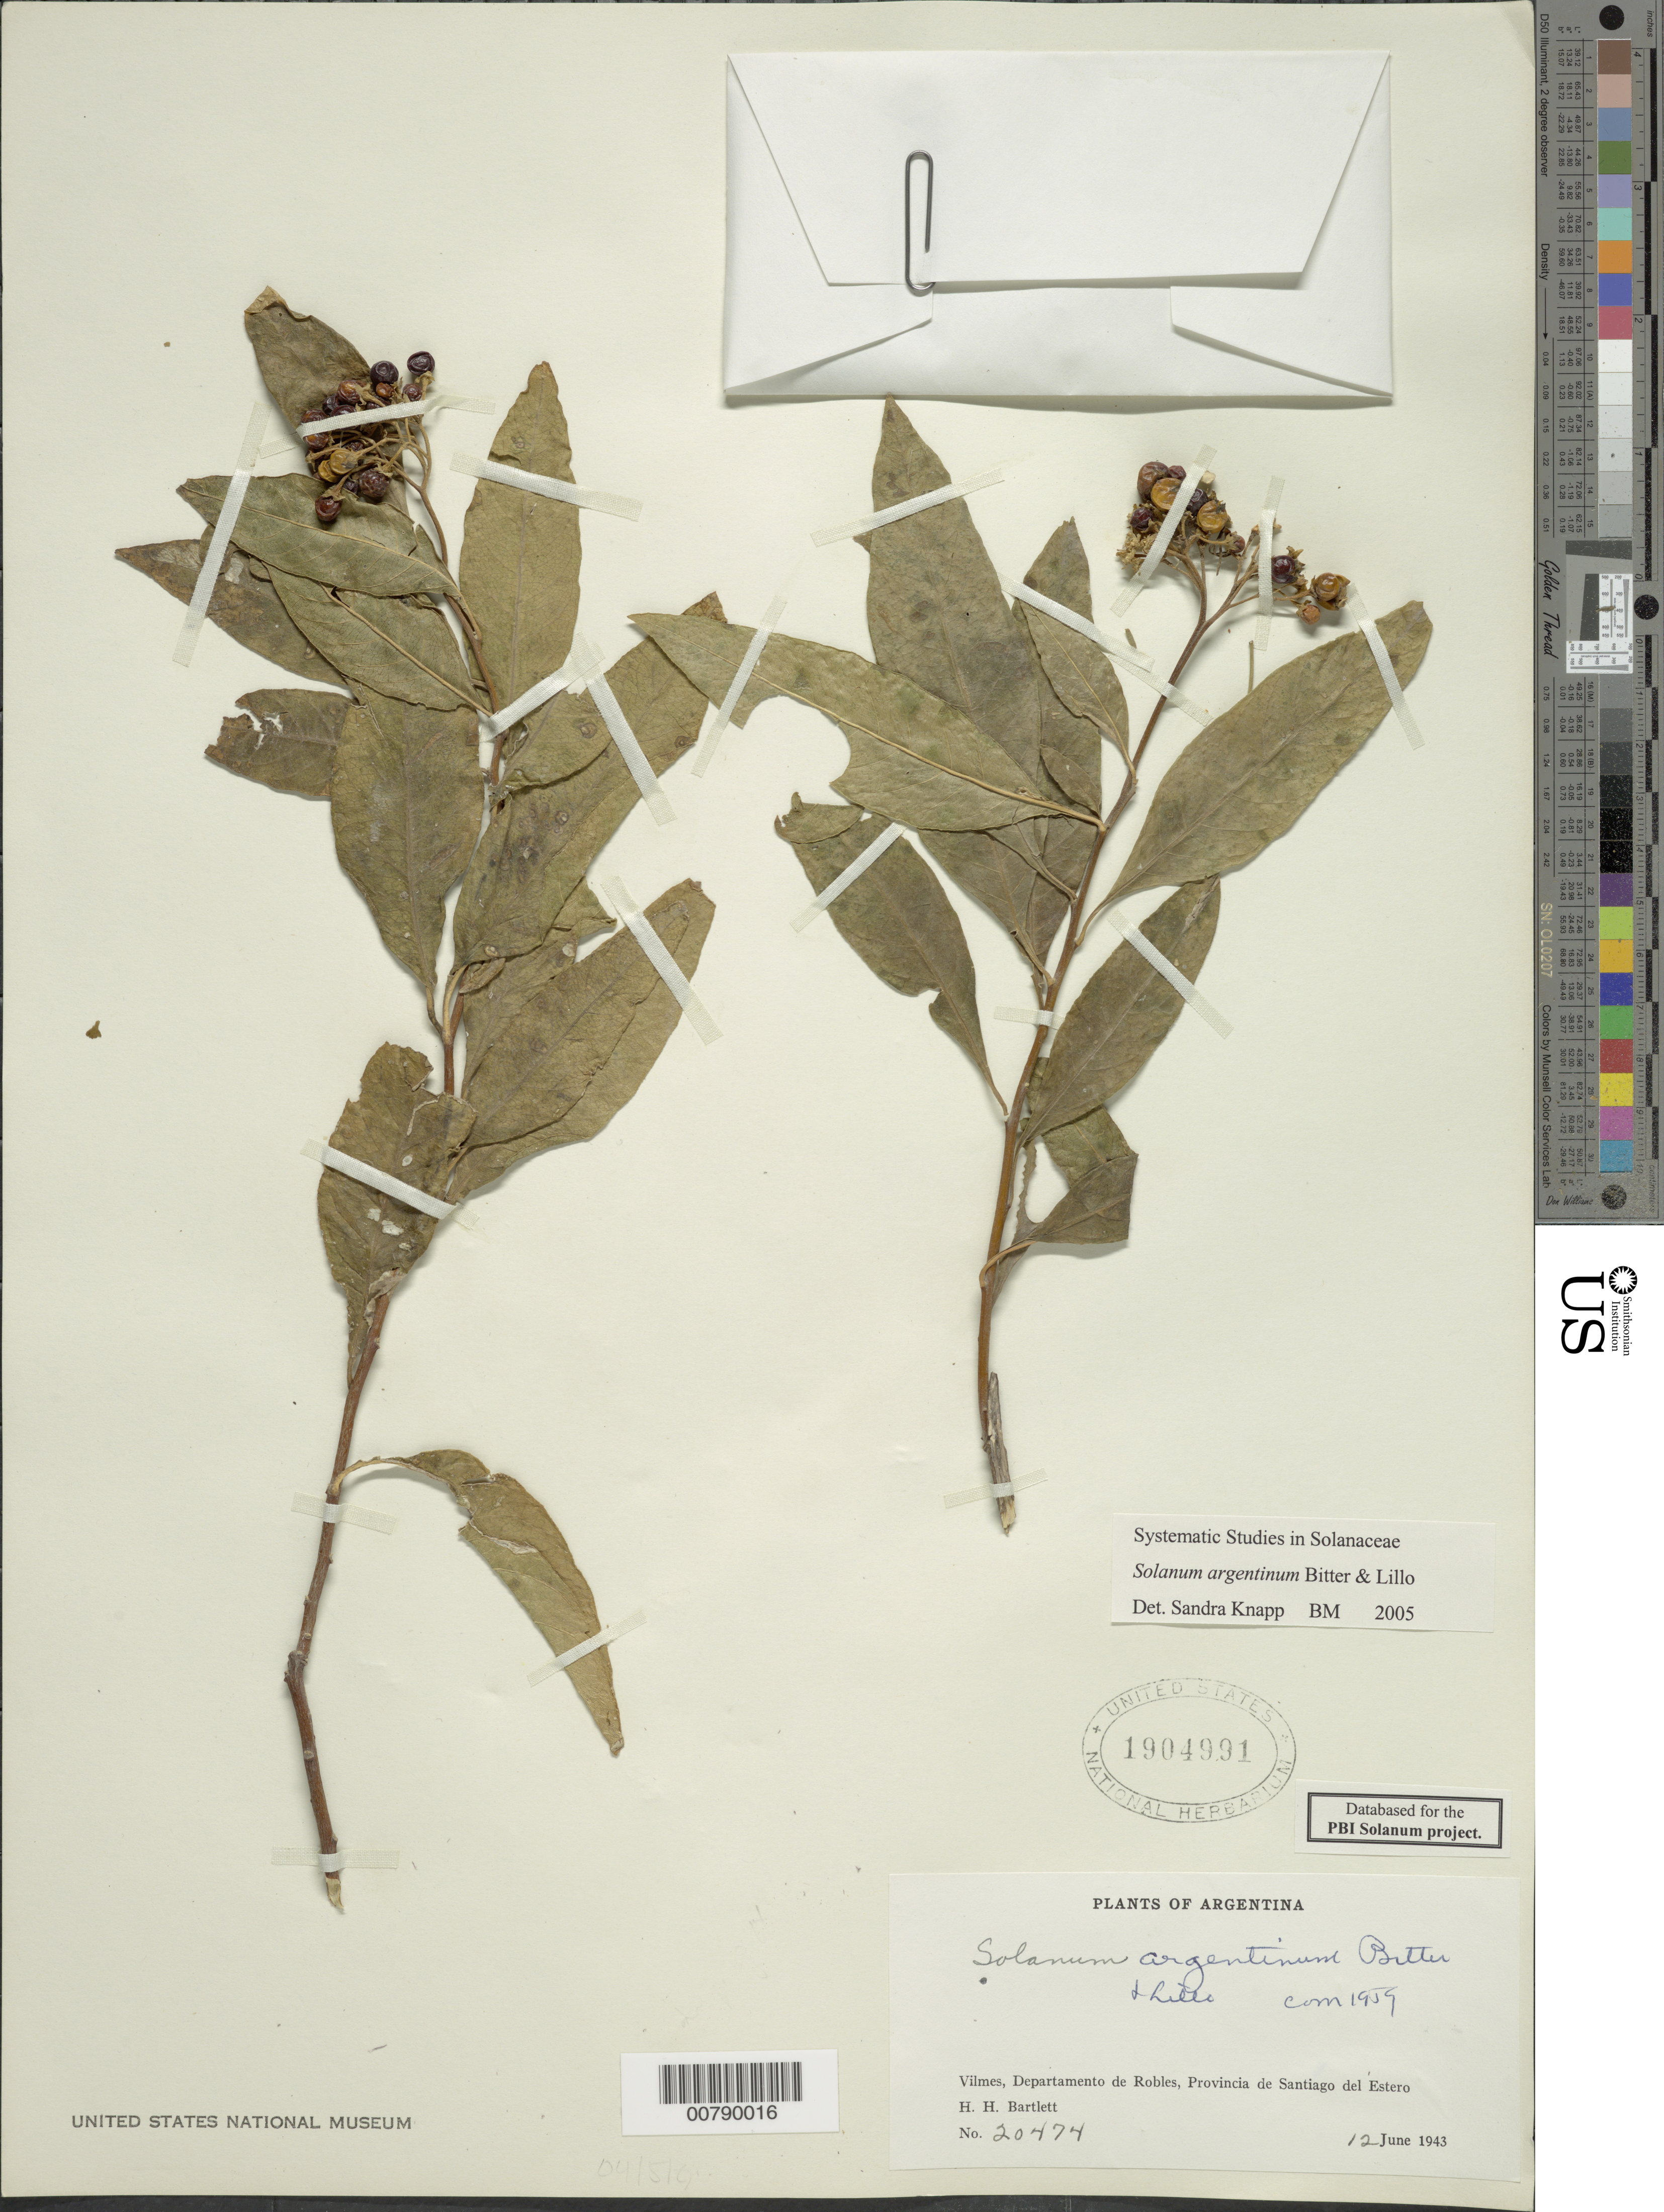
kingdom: Plantae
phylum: Tracheophyta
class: Magnoliopsida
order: Solanales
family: Solanaceae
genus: Solanum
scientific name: Solanum argentinum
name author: Bitter & Lillo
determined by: Knapp, S. D.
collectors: H. H. Bartlett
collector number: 20474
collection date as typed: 12 Jun 1943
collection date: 1943-06-12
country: Argentina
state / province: Santiago del Estero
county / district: Robles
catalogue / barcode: US 1904991